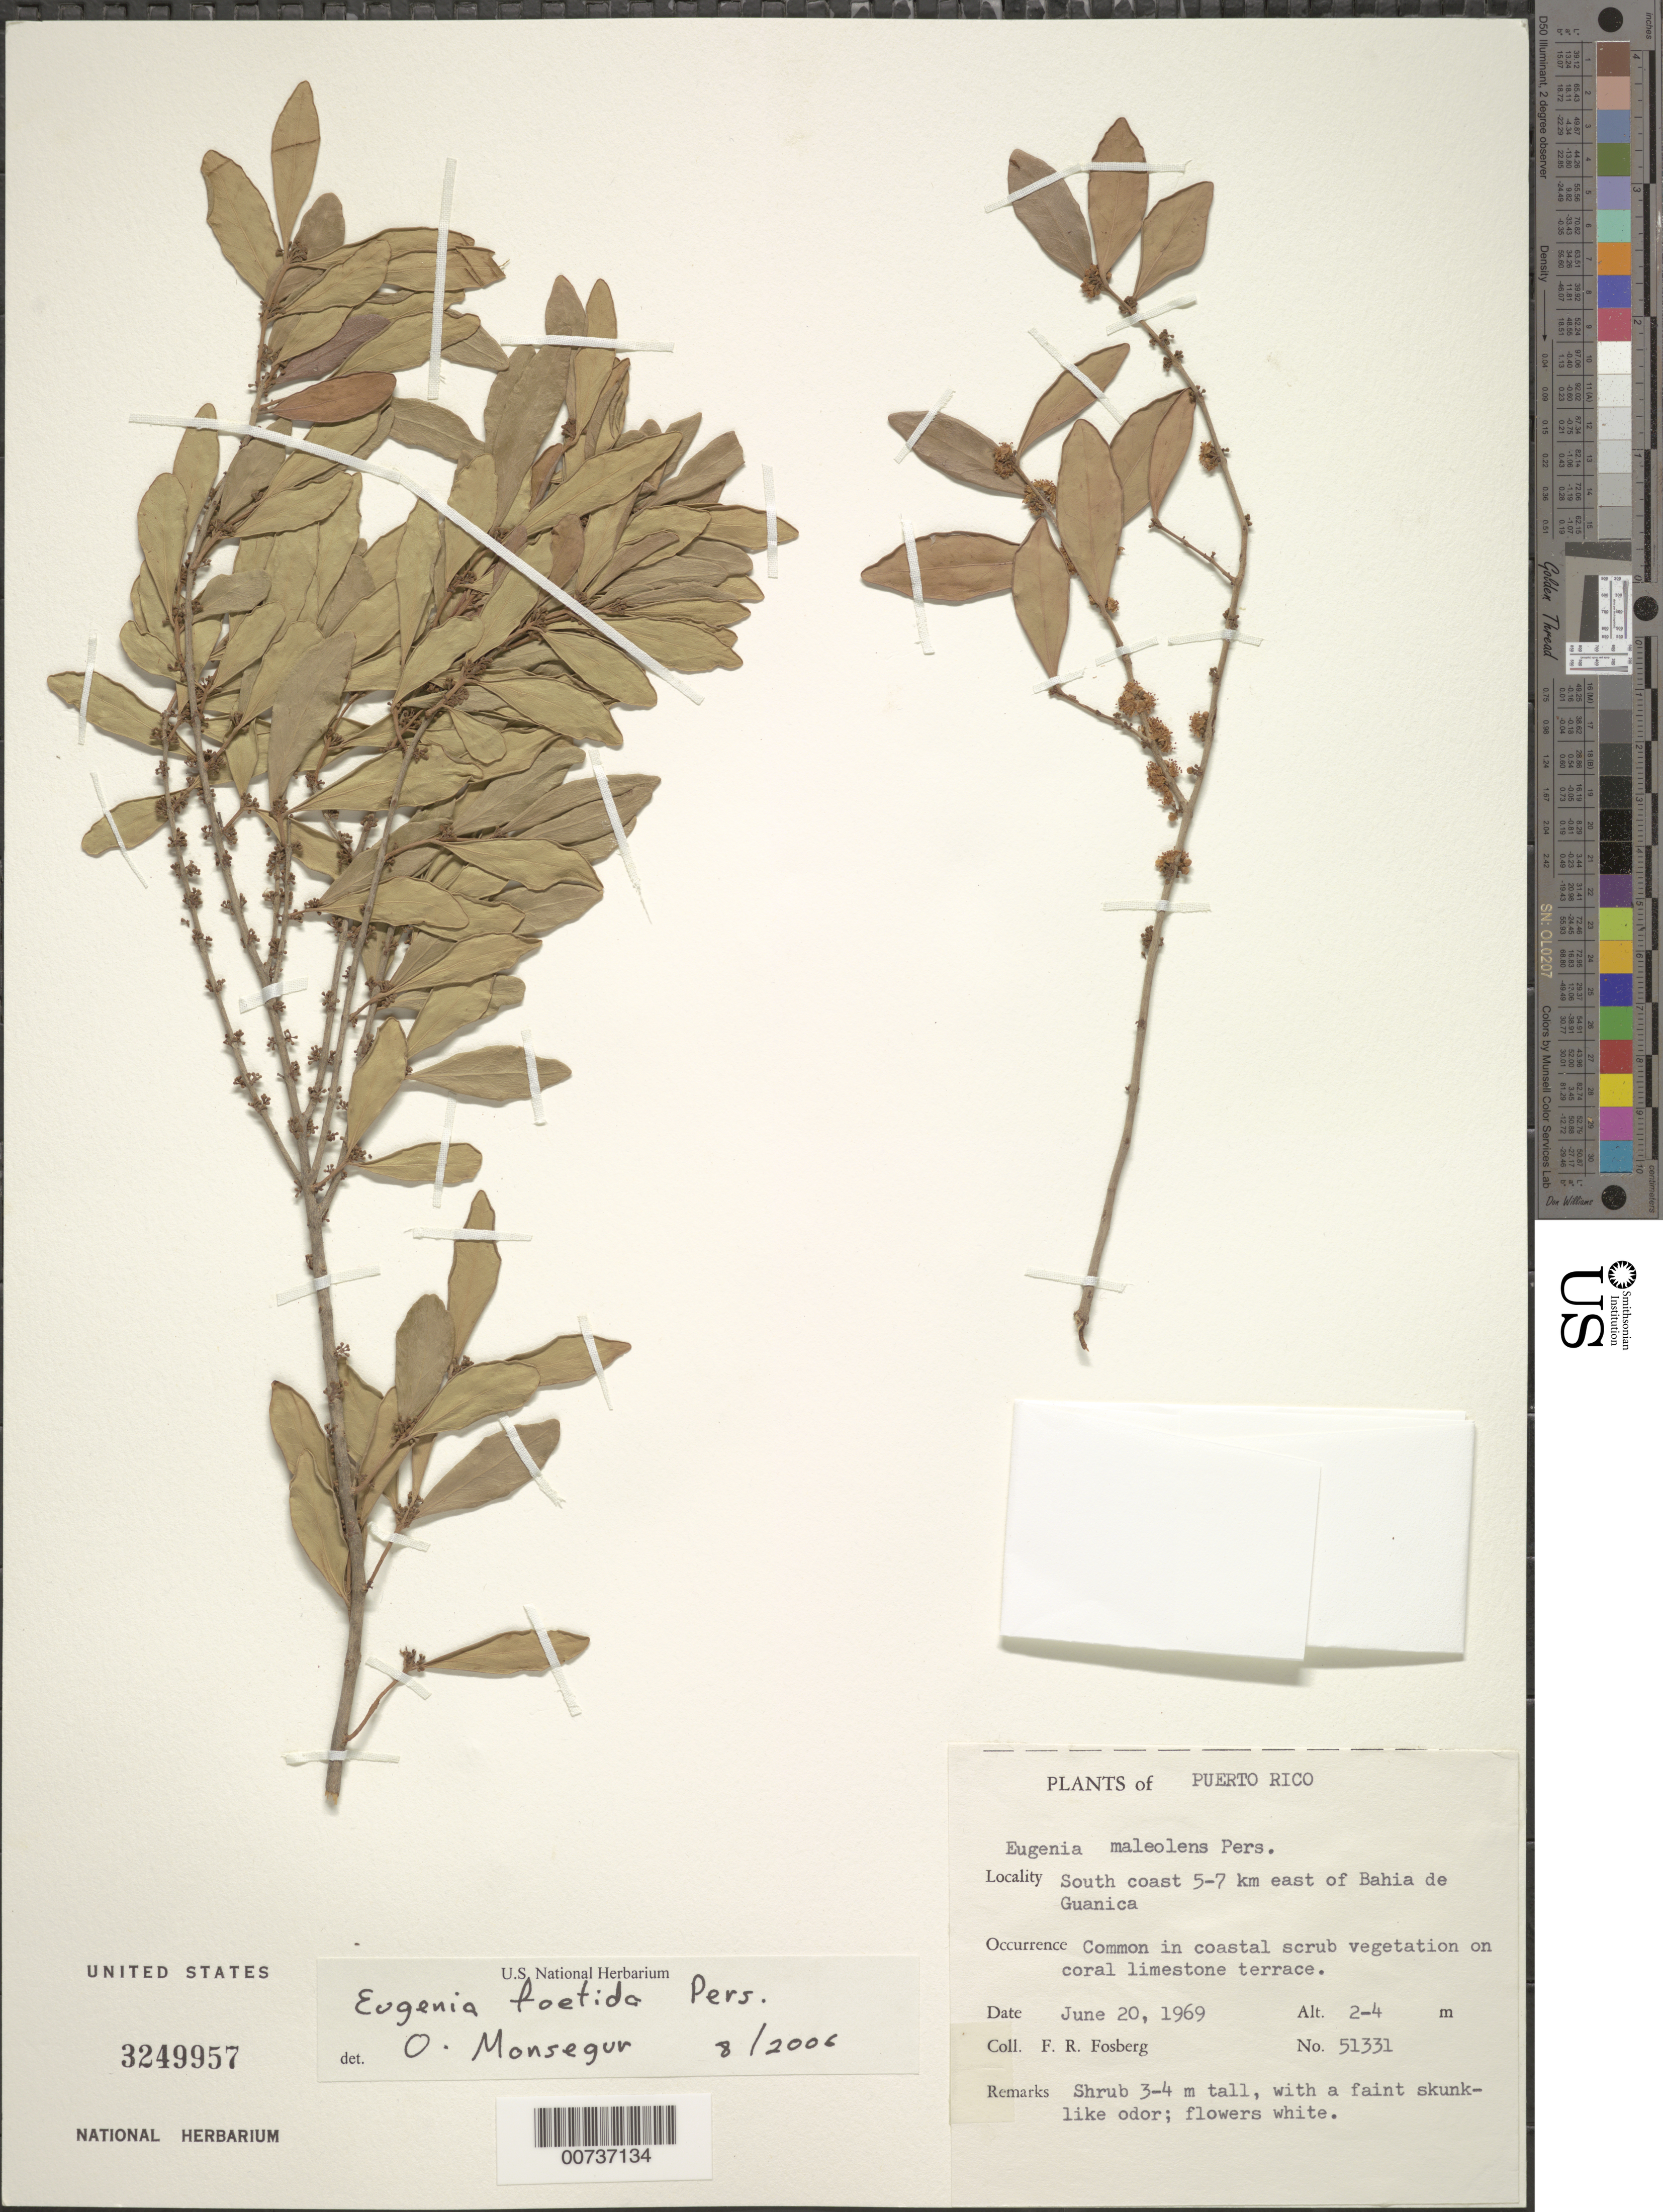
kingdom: Plantae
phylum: Tracheophyta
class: Magnoliopsida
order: Myrtales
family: Myrtaceae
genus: Eugenia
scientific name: Eugenia monticola var. monticola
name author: (Sw.) DC.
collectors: F. R. Fosberg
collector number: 51331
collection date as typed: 20 Jun 1969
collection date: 1969-06-20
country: Puerto Rico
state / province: Guánica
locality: South coast 5-7 km east of Bahia de Guánica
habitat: Common in coastal scrub vegetation on coral limestone terrace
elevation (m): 2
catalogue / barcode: US 3249957